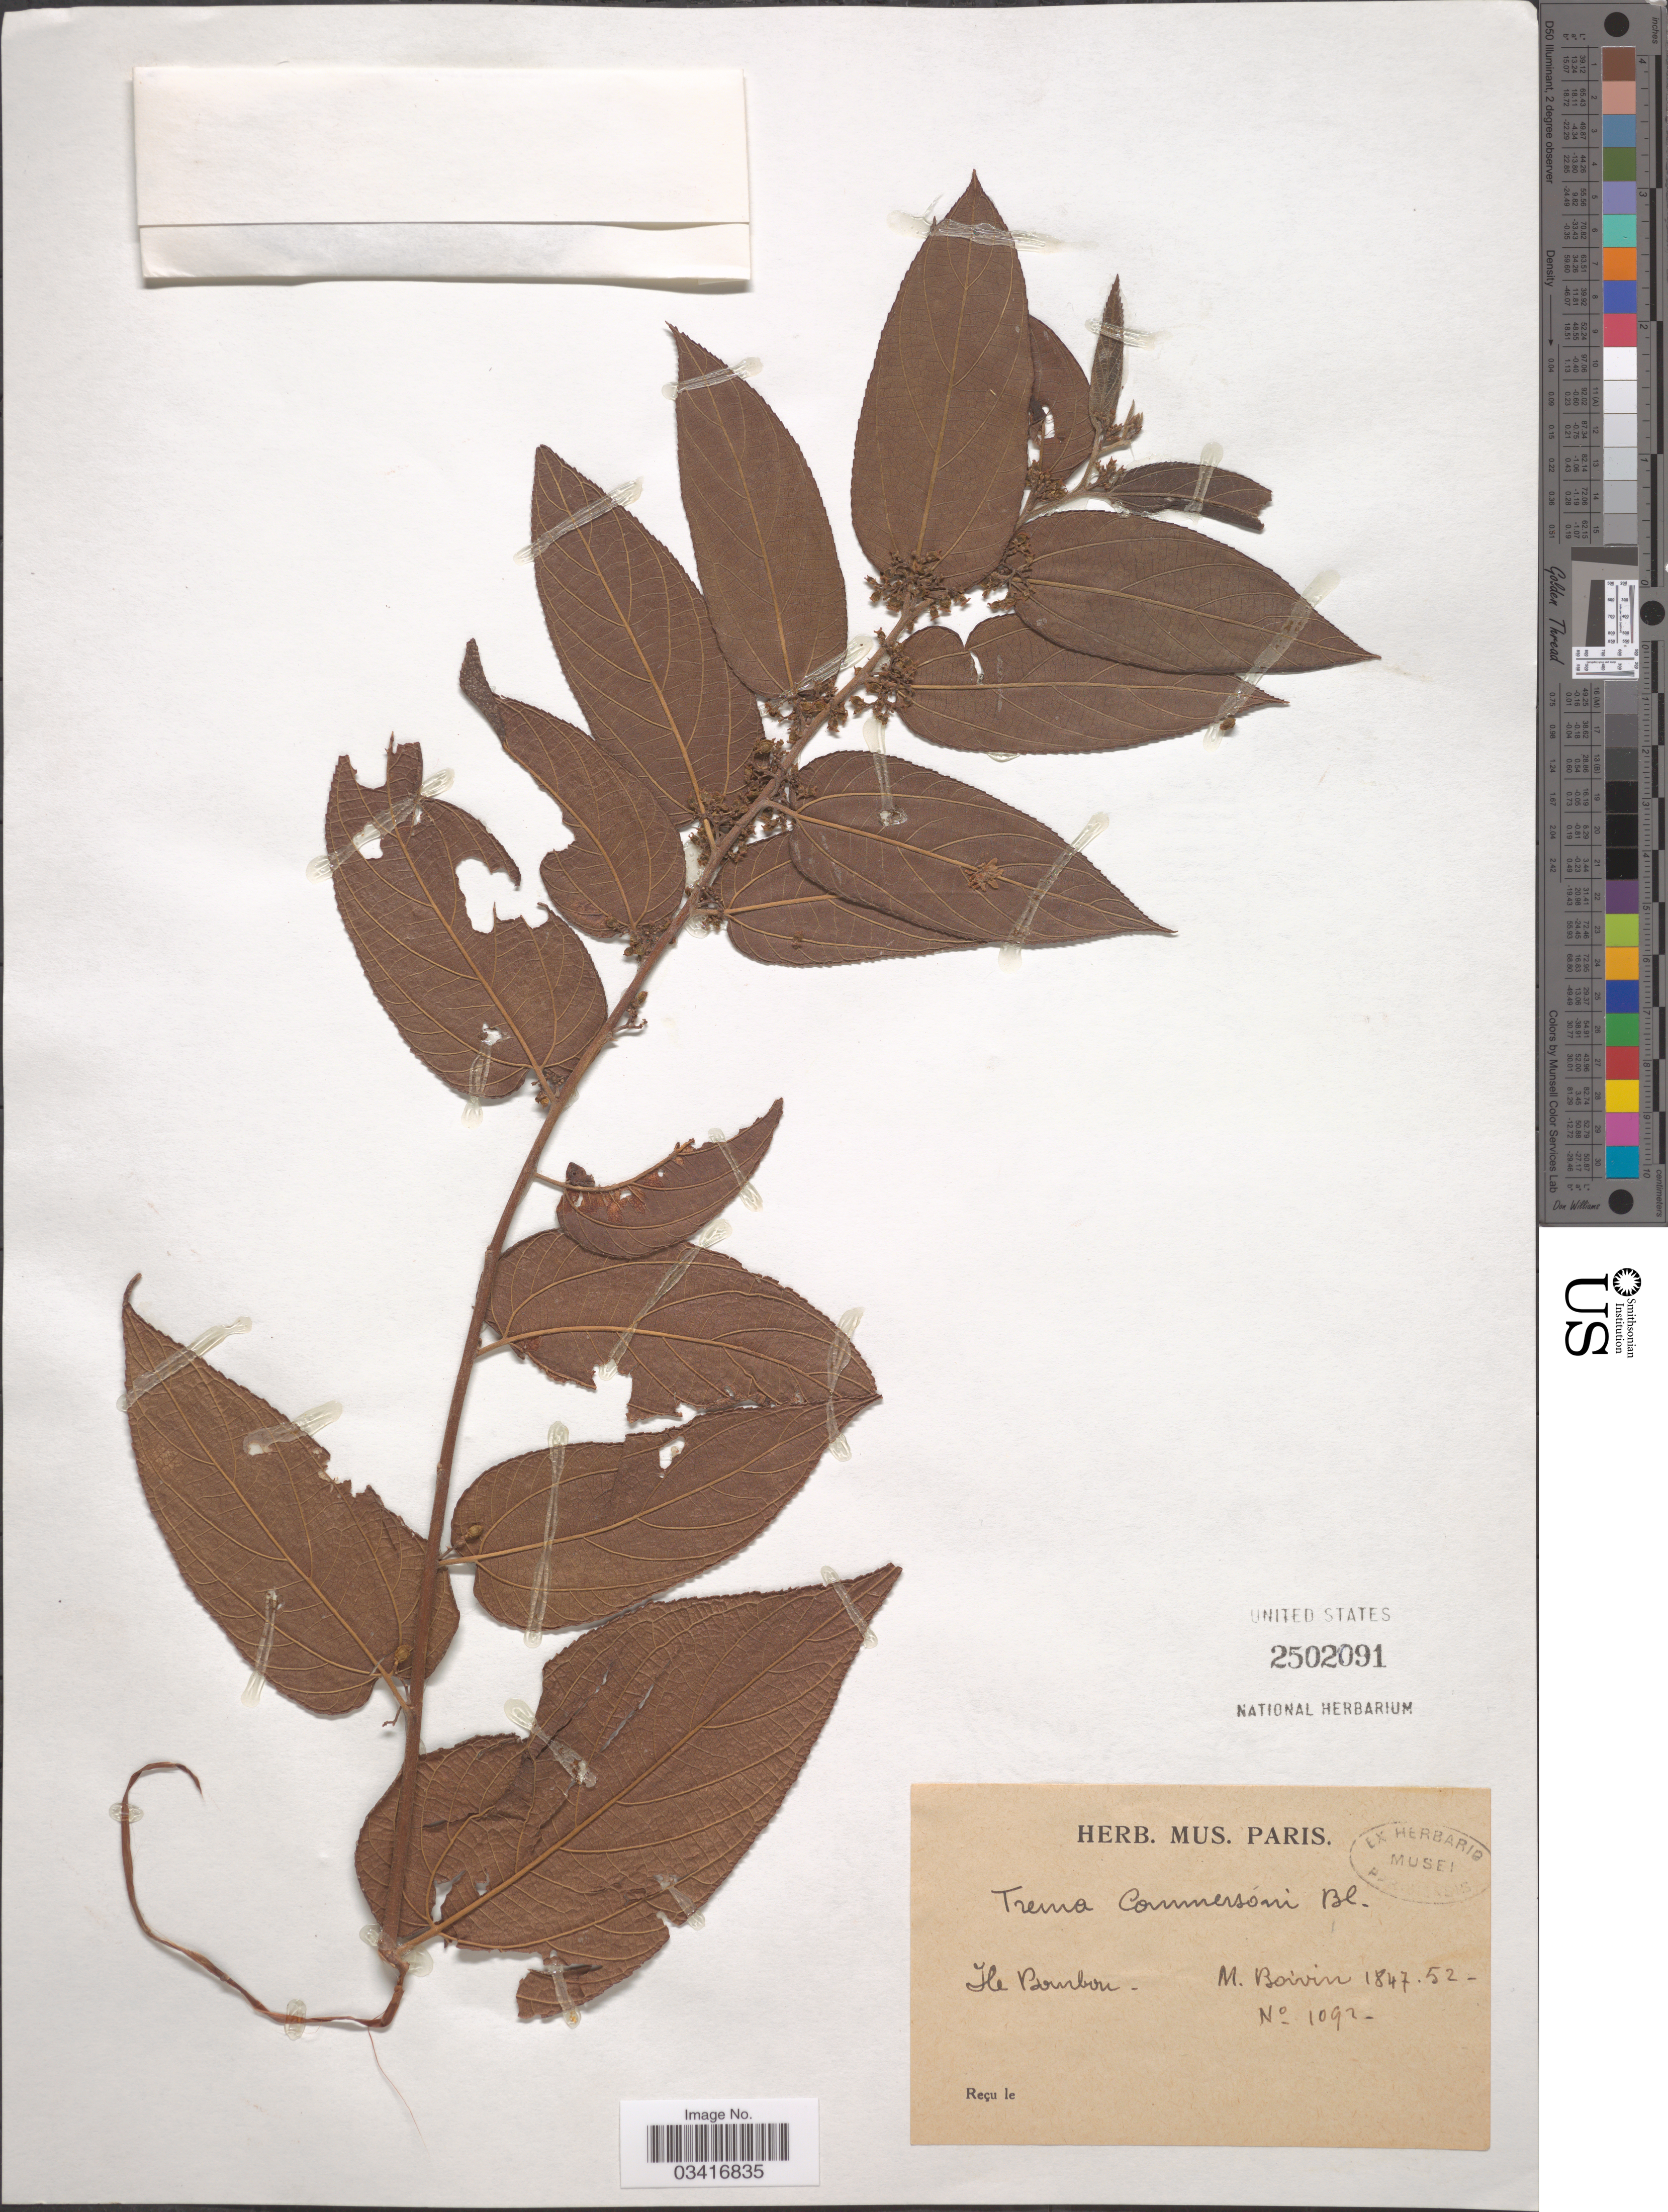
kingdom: Plantae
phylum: Tracheophyta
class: Magnoliopsida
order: Rosales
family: Cannabaceae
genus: Trema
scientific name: Trema commersonii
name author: (Decne. ex Planchon) Blume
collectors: M. Boivin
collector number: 1092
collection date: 1847/1852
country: Reunion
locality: Ile Bourbon.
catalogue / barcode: US 2502091